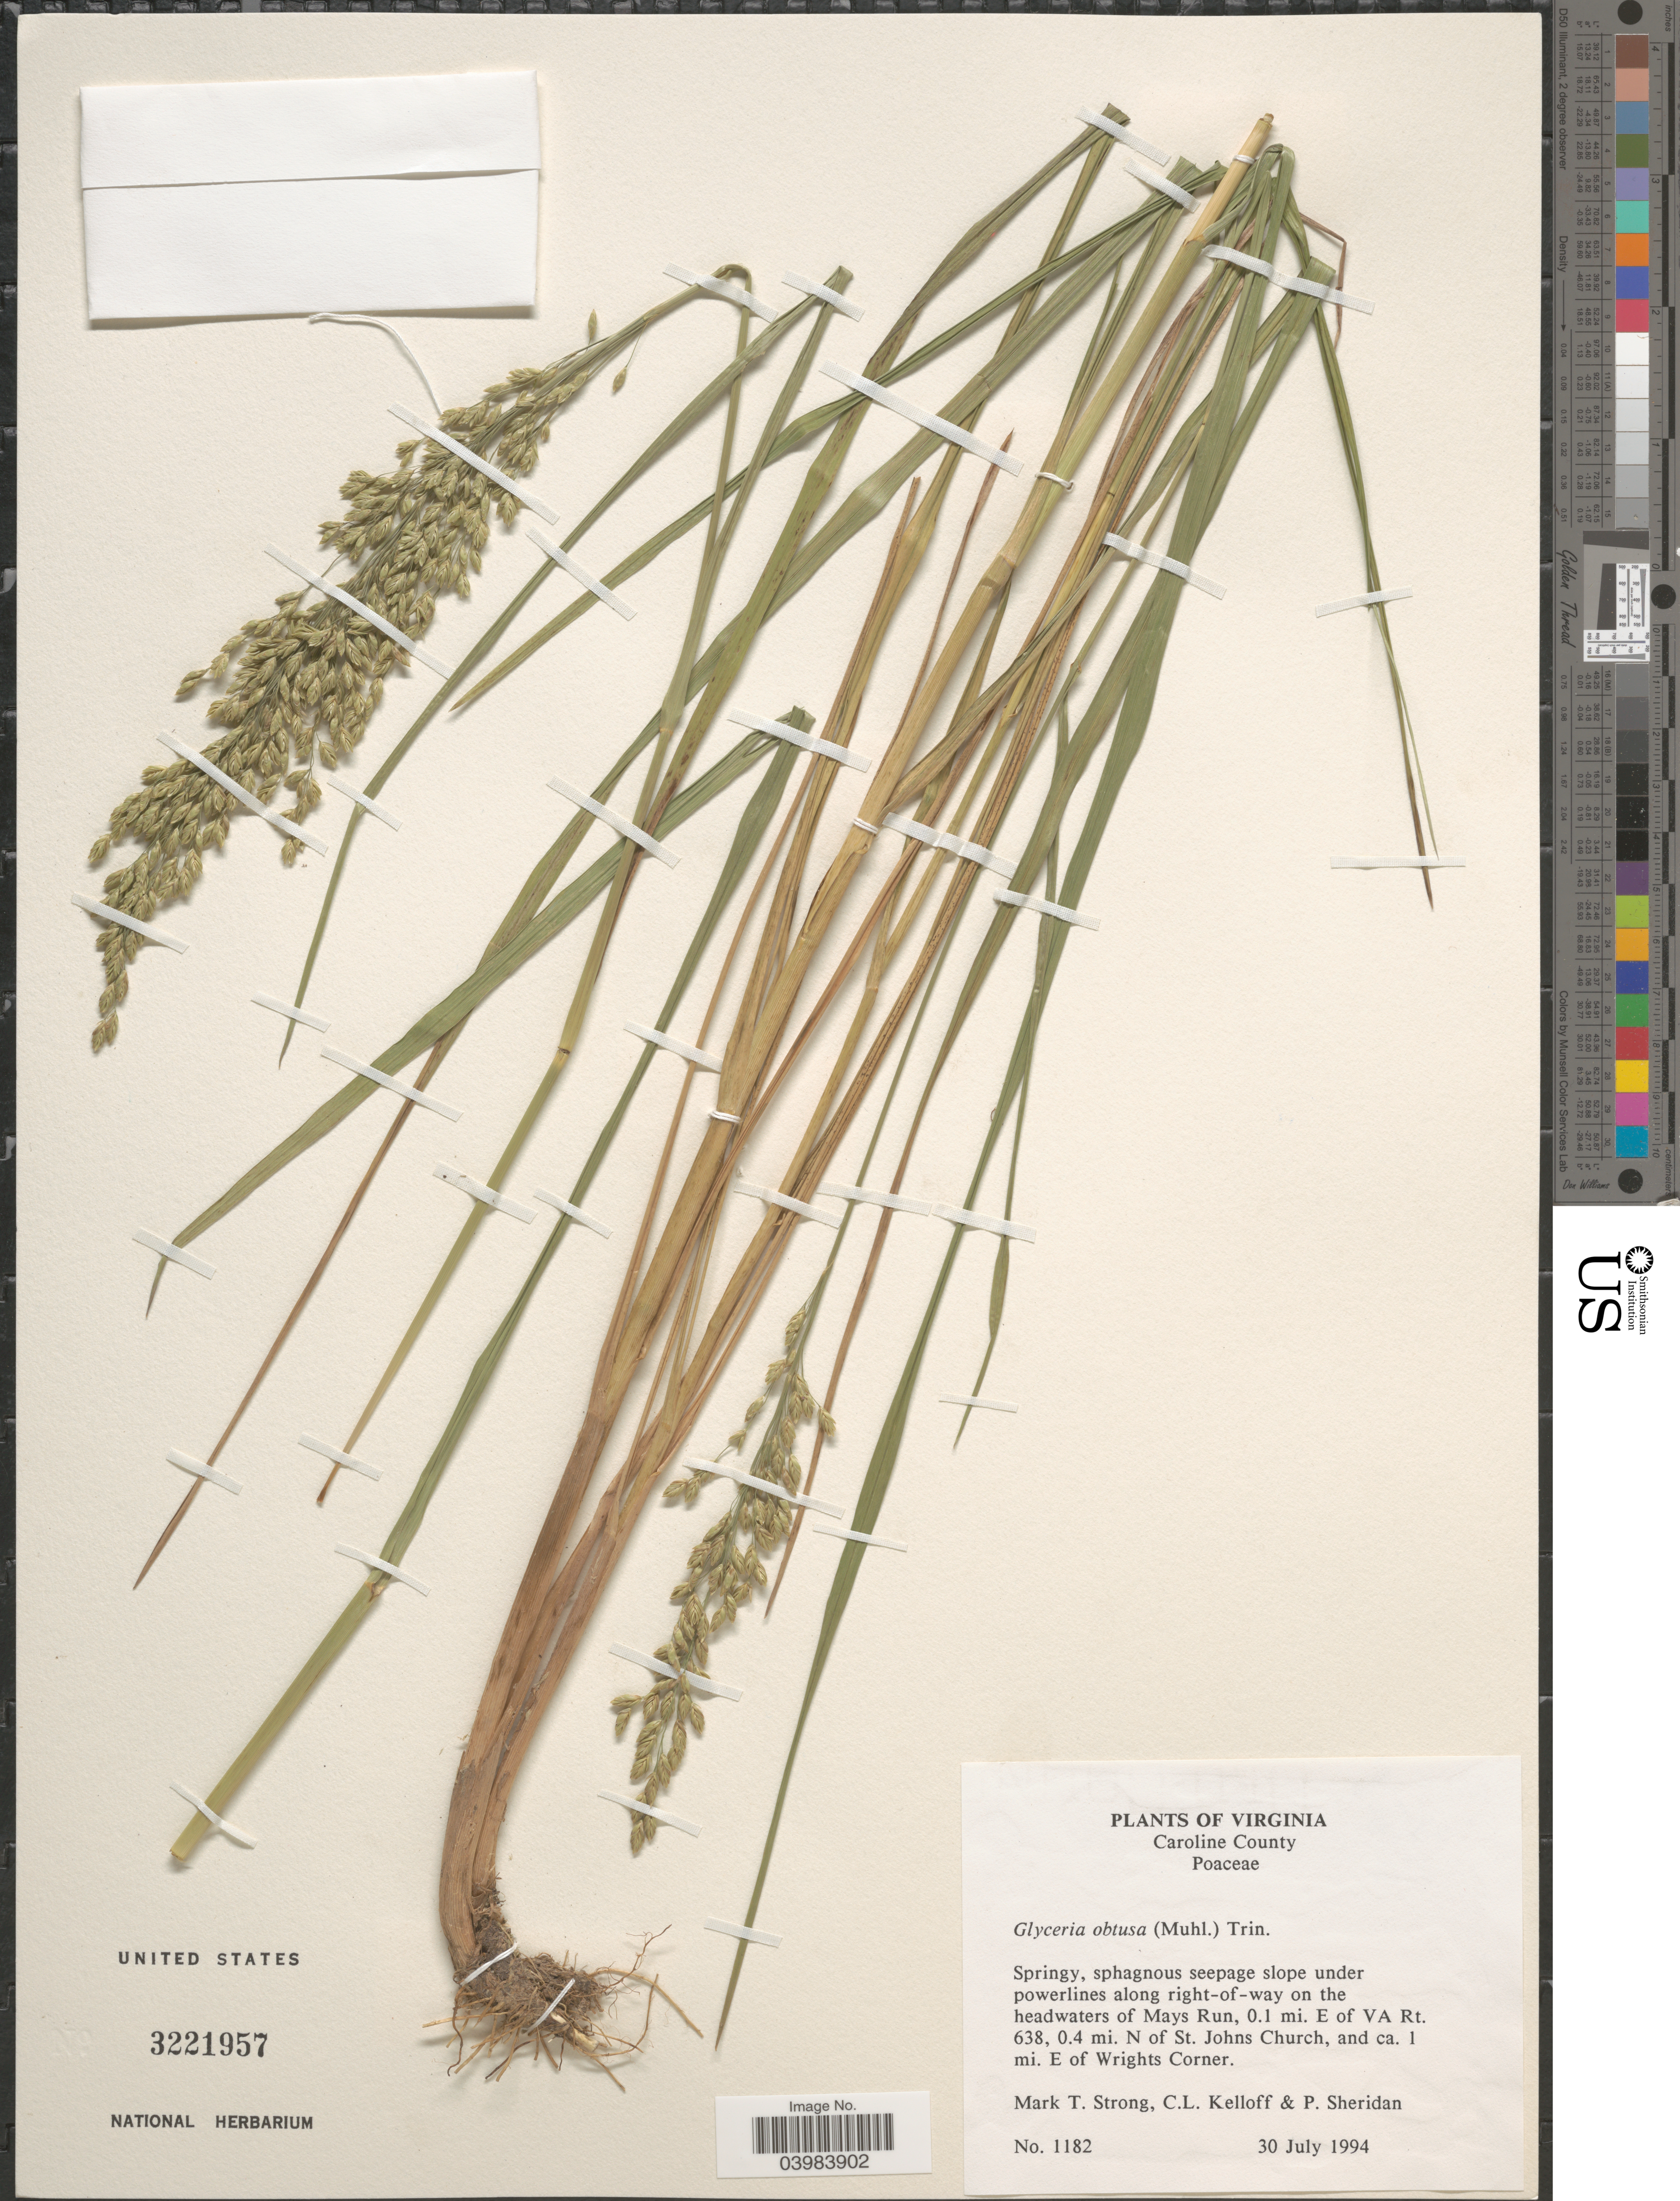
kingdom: Plantae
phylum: Tracheophyta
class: Liliopsida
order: Poales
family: Poaceae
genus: Glyceria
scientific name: Glyceria obtusa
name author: (Muhl.) Trin.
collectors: M. T. Strong, C. L. Kelloff & P. Sheridan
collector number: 1182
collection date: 1994-07-30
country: United States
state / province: Virginia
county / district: Caroline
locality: Caroline County. Springy, sphagnous seepage slope under powerlines along right-of-way on the headwaters of Mays Run, 0.1 mi. E of VA Rt. 638, 0.4 mi. N of St. Johns Church, and ca. 1 mi. E of Wrights Corner.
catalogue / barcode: US 3221957